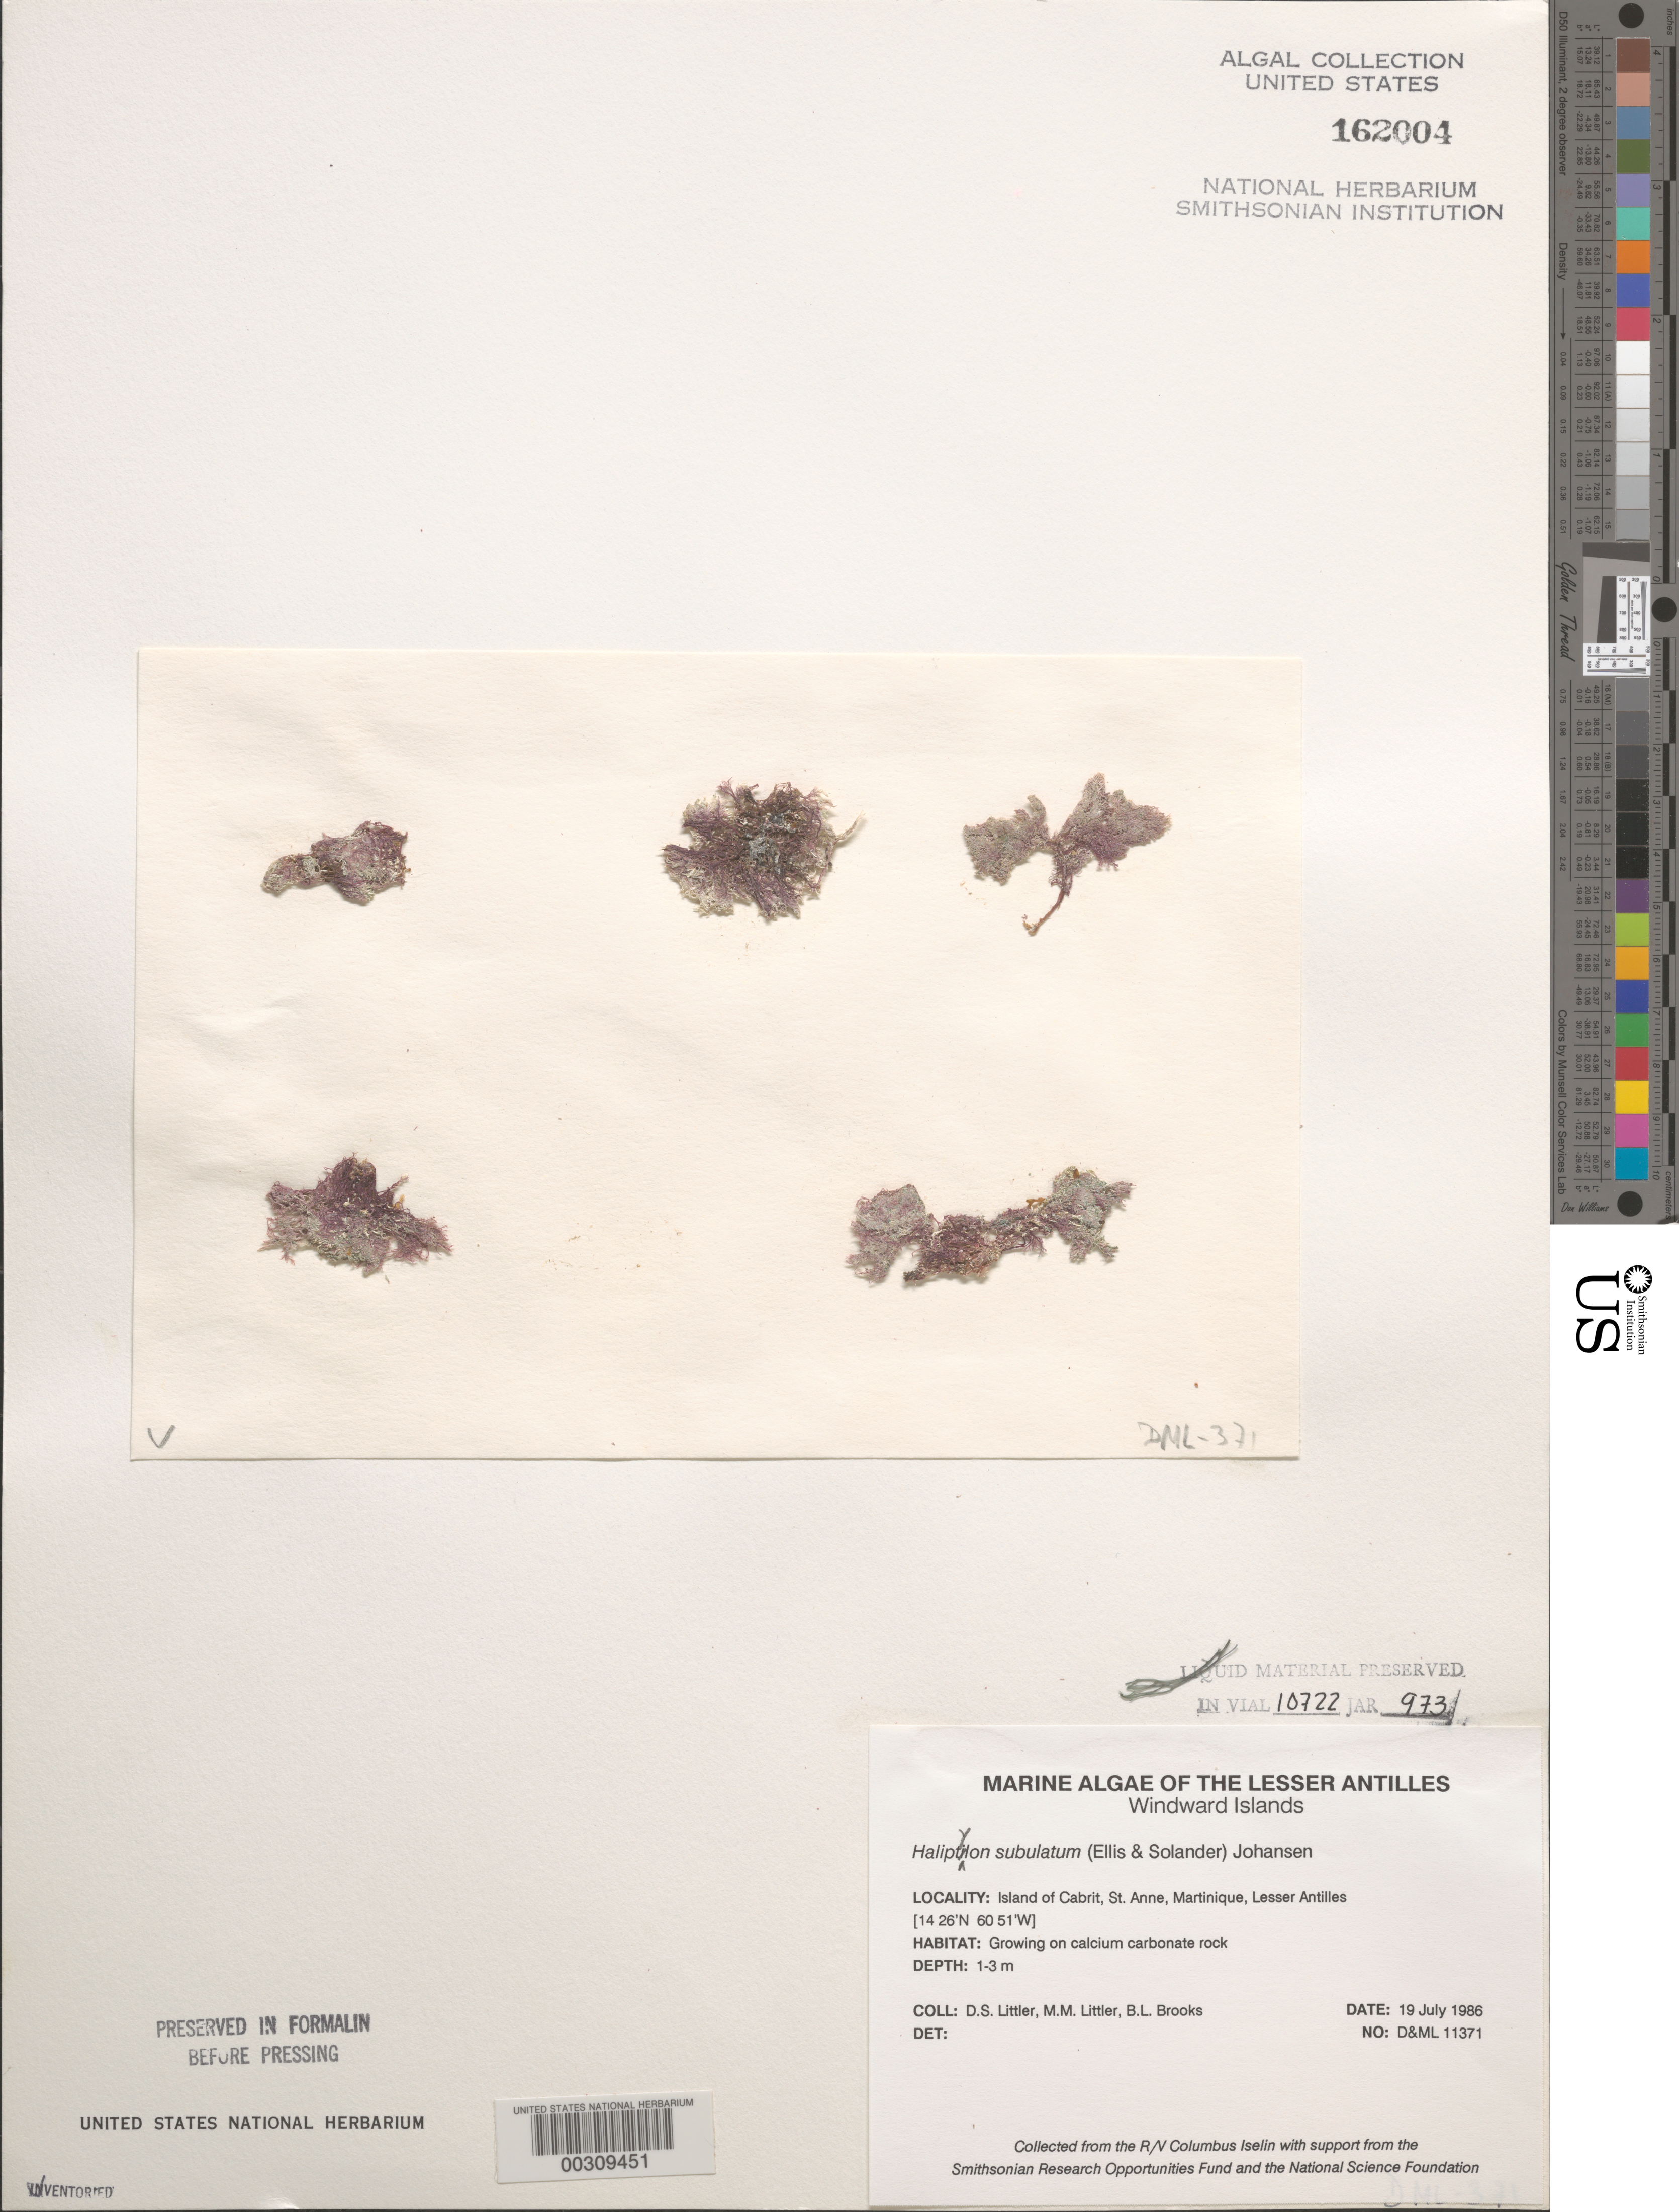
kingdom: Plantae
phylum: Rhodophyta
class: Florideophyceae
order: Corallinales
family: Corallinaceae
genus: Jania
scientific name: Jania subulata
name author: (Ellis & Sol.) Sond.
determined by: Algae name updating Project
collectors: D. S. Littler, M. M. Littler & B. Brooks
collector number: D&ML 11371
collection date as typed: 19 Jul 1986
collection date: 1986-07-19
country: Martinique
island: Cabrit Island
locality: St. Anne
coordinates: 14 26' N, 60 51' W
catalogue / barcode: US 162004